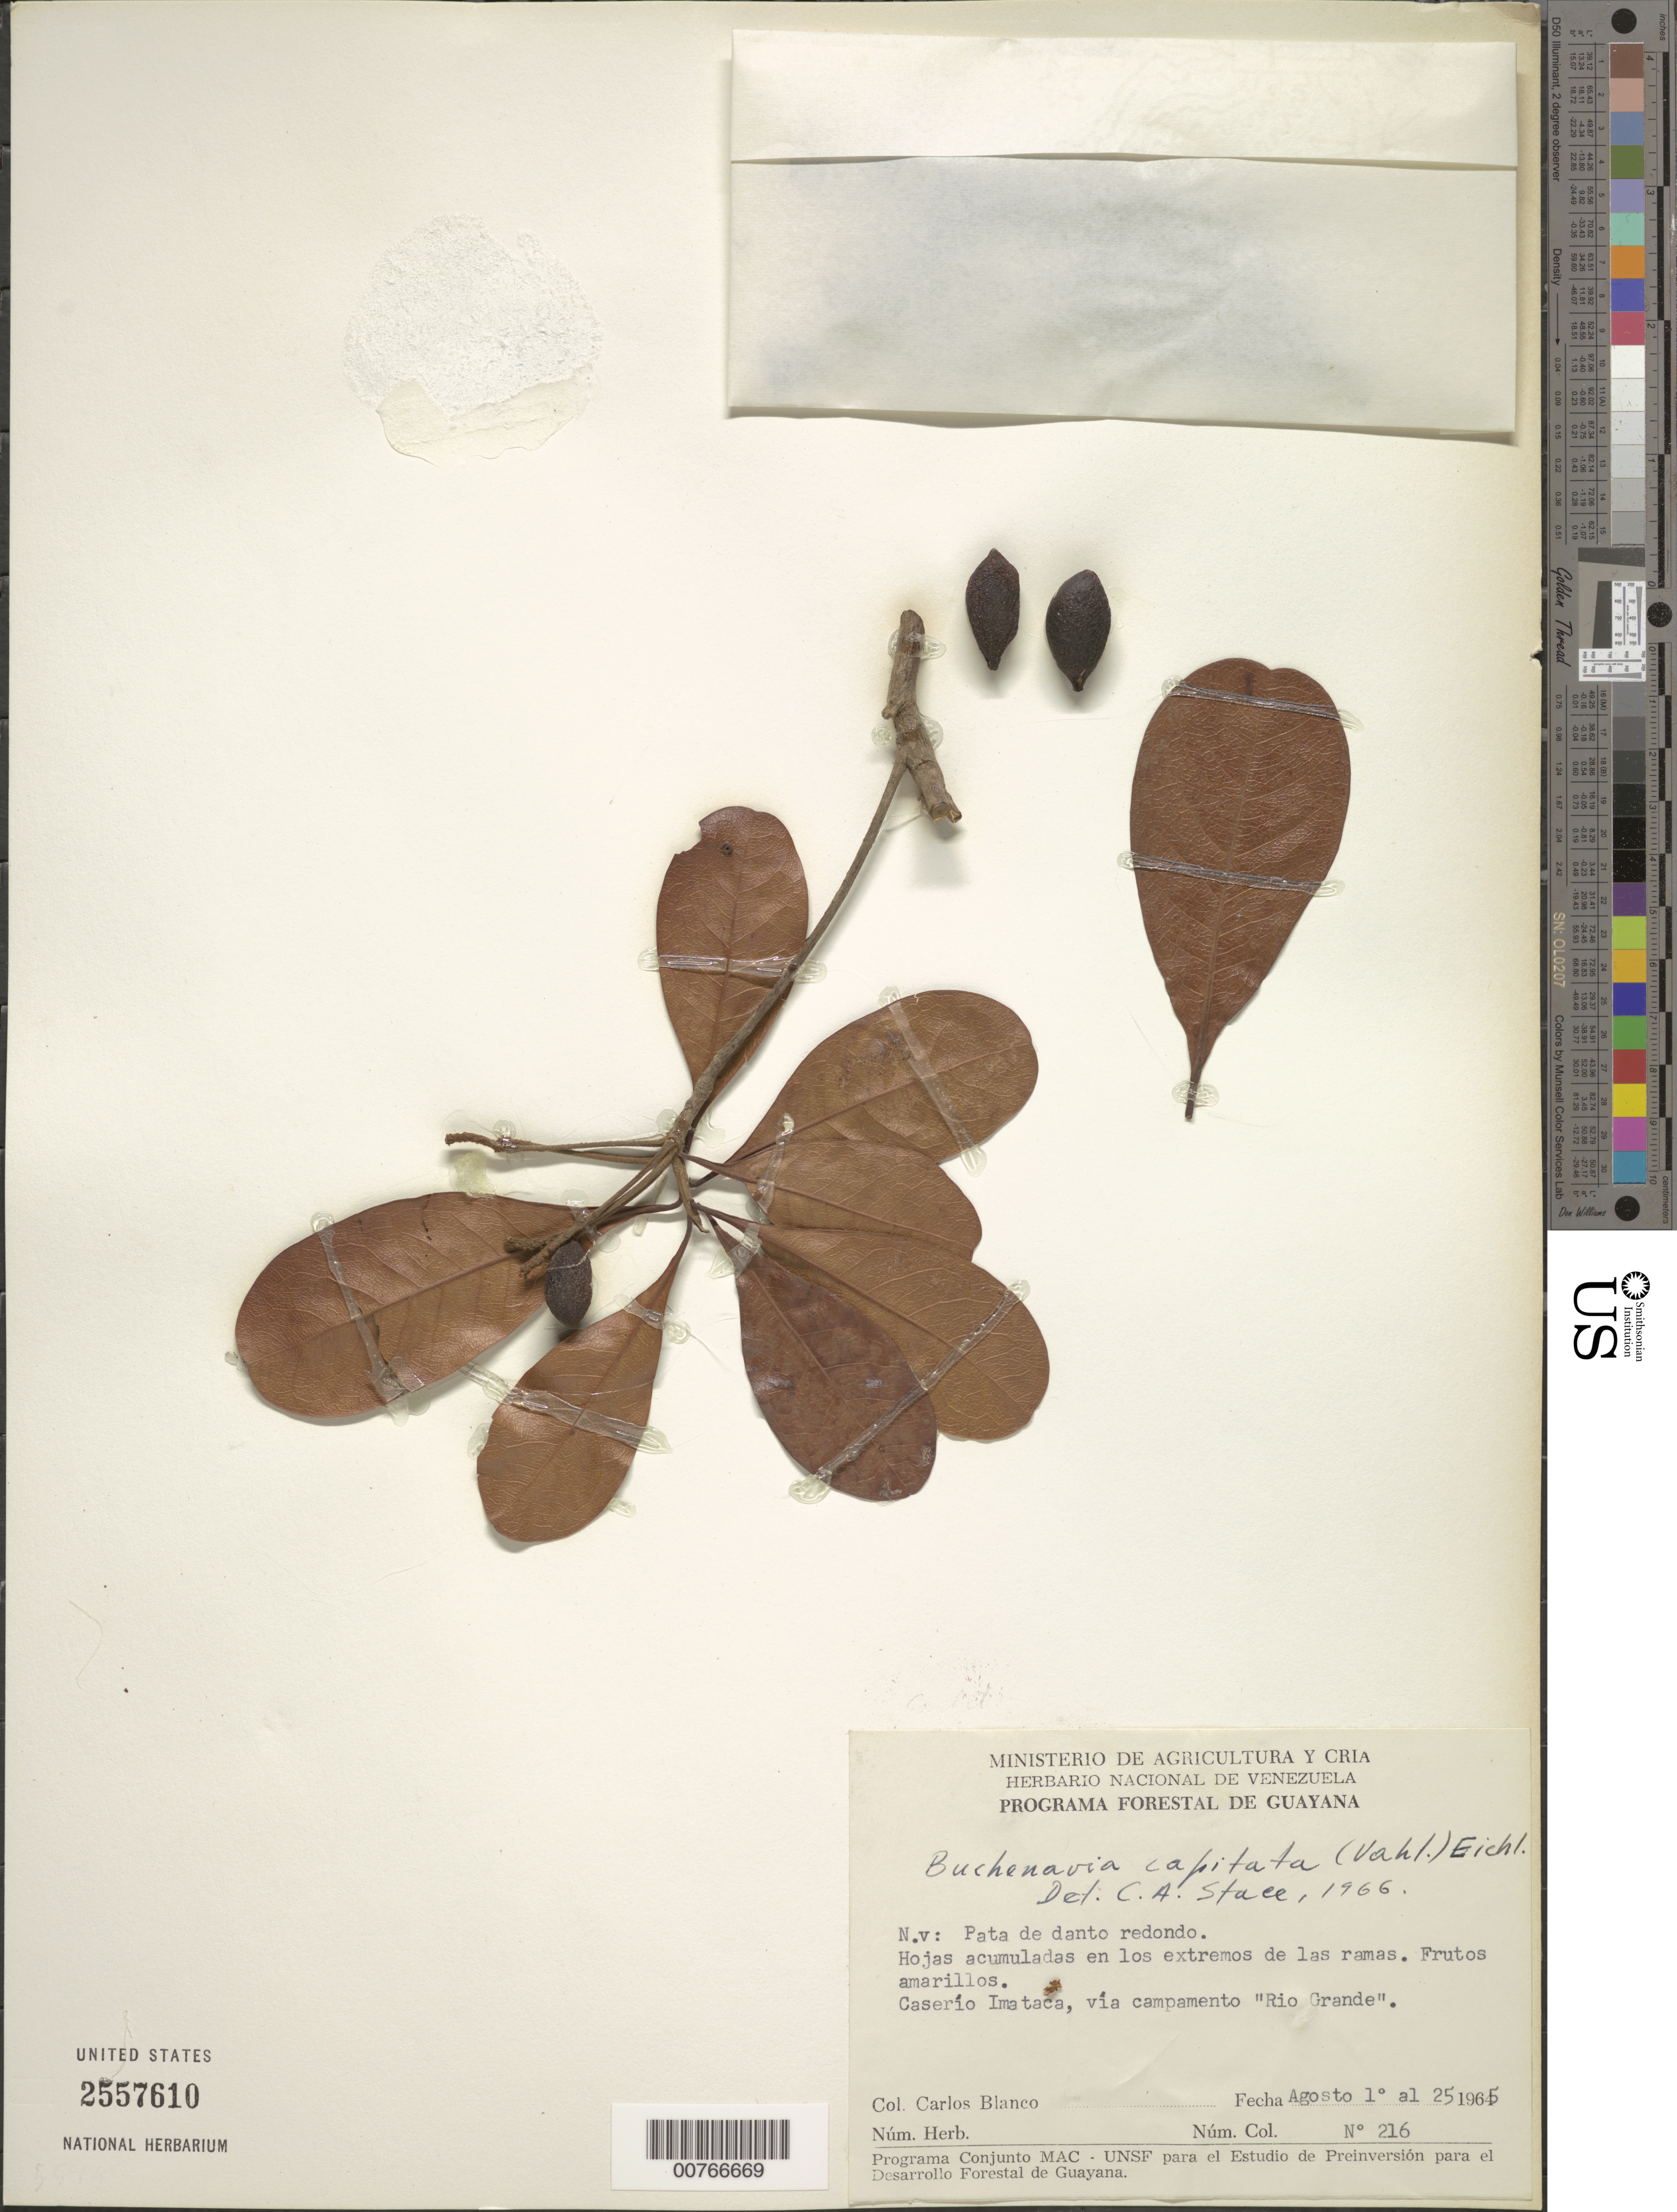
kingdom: Plantae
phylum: Tracheophyta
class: Magnoliopsida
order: Myrtales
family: Combretaceae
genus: Terminalia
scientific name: Terminalia tetraphylla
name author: (Aubl.) Gere & Boatwr.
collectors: C. A. Blanco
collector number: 216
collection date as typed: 1-Aug-65 to 25-Aug-65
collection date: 1965-08-01/1965-08-25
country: Venezuela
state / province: Delta Amacuro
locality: Caserío Imataca, vía campamento "Río Grande"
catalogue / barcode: US 2557610